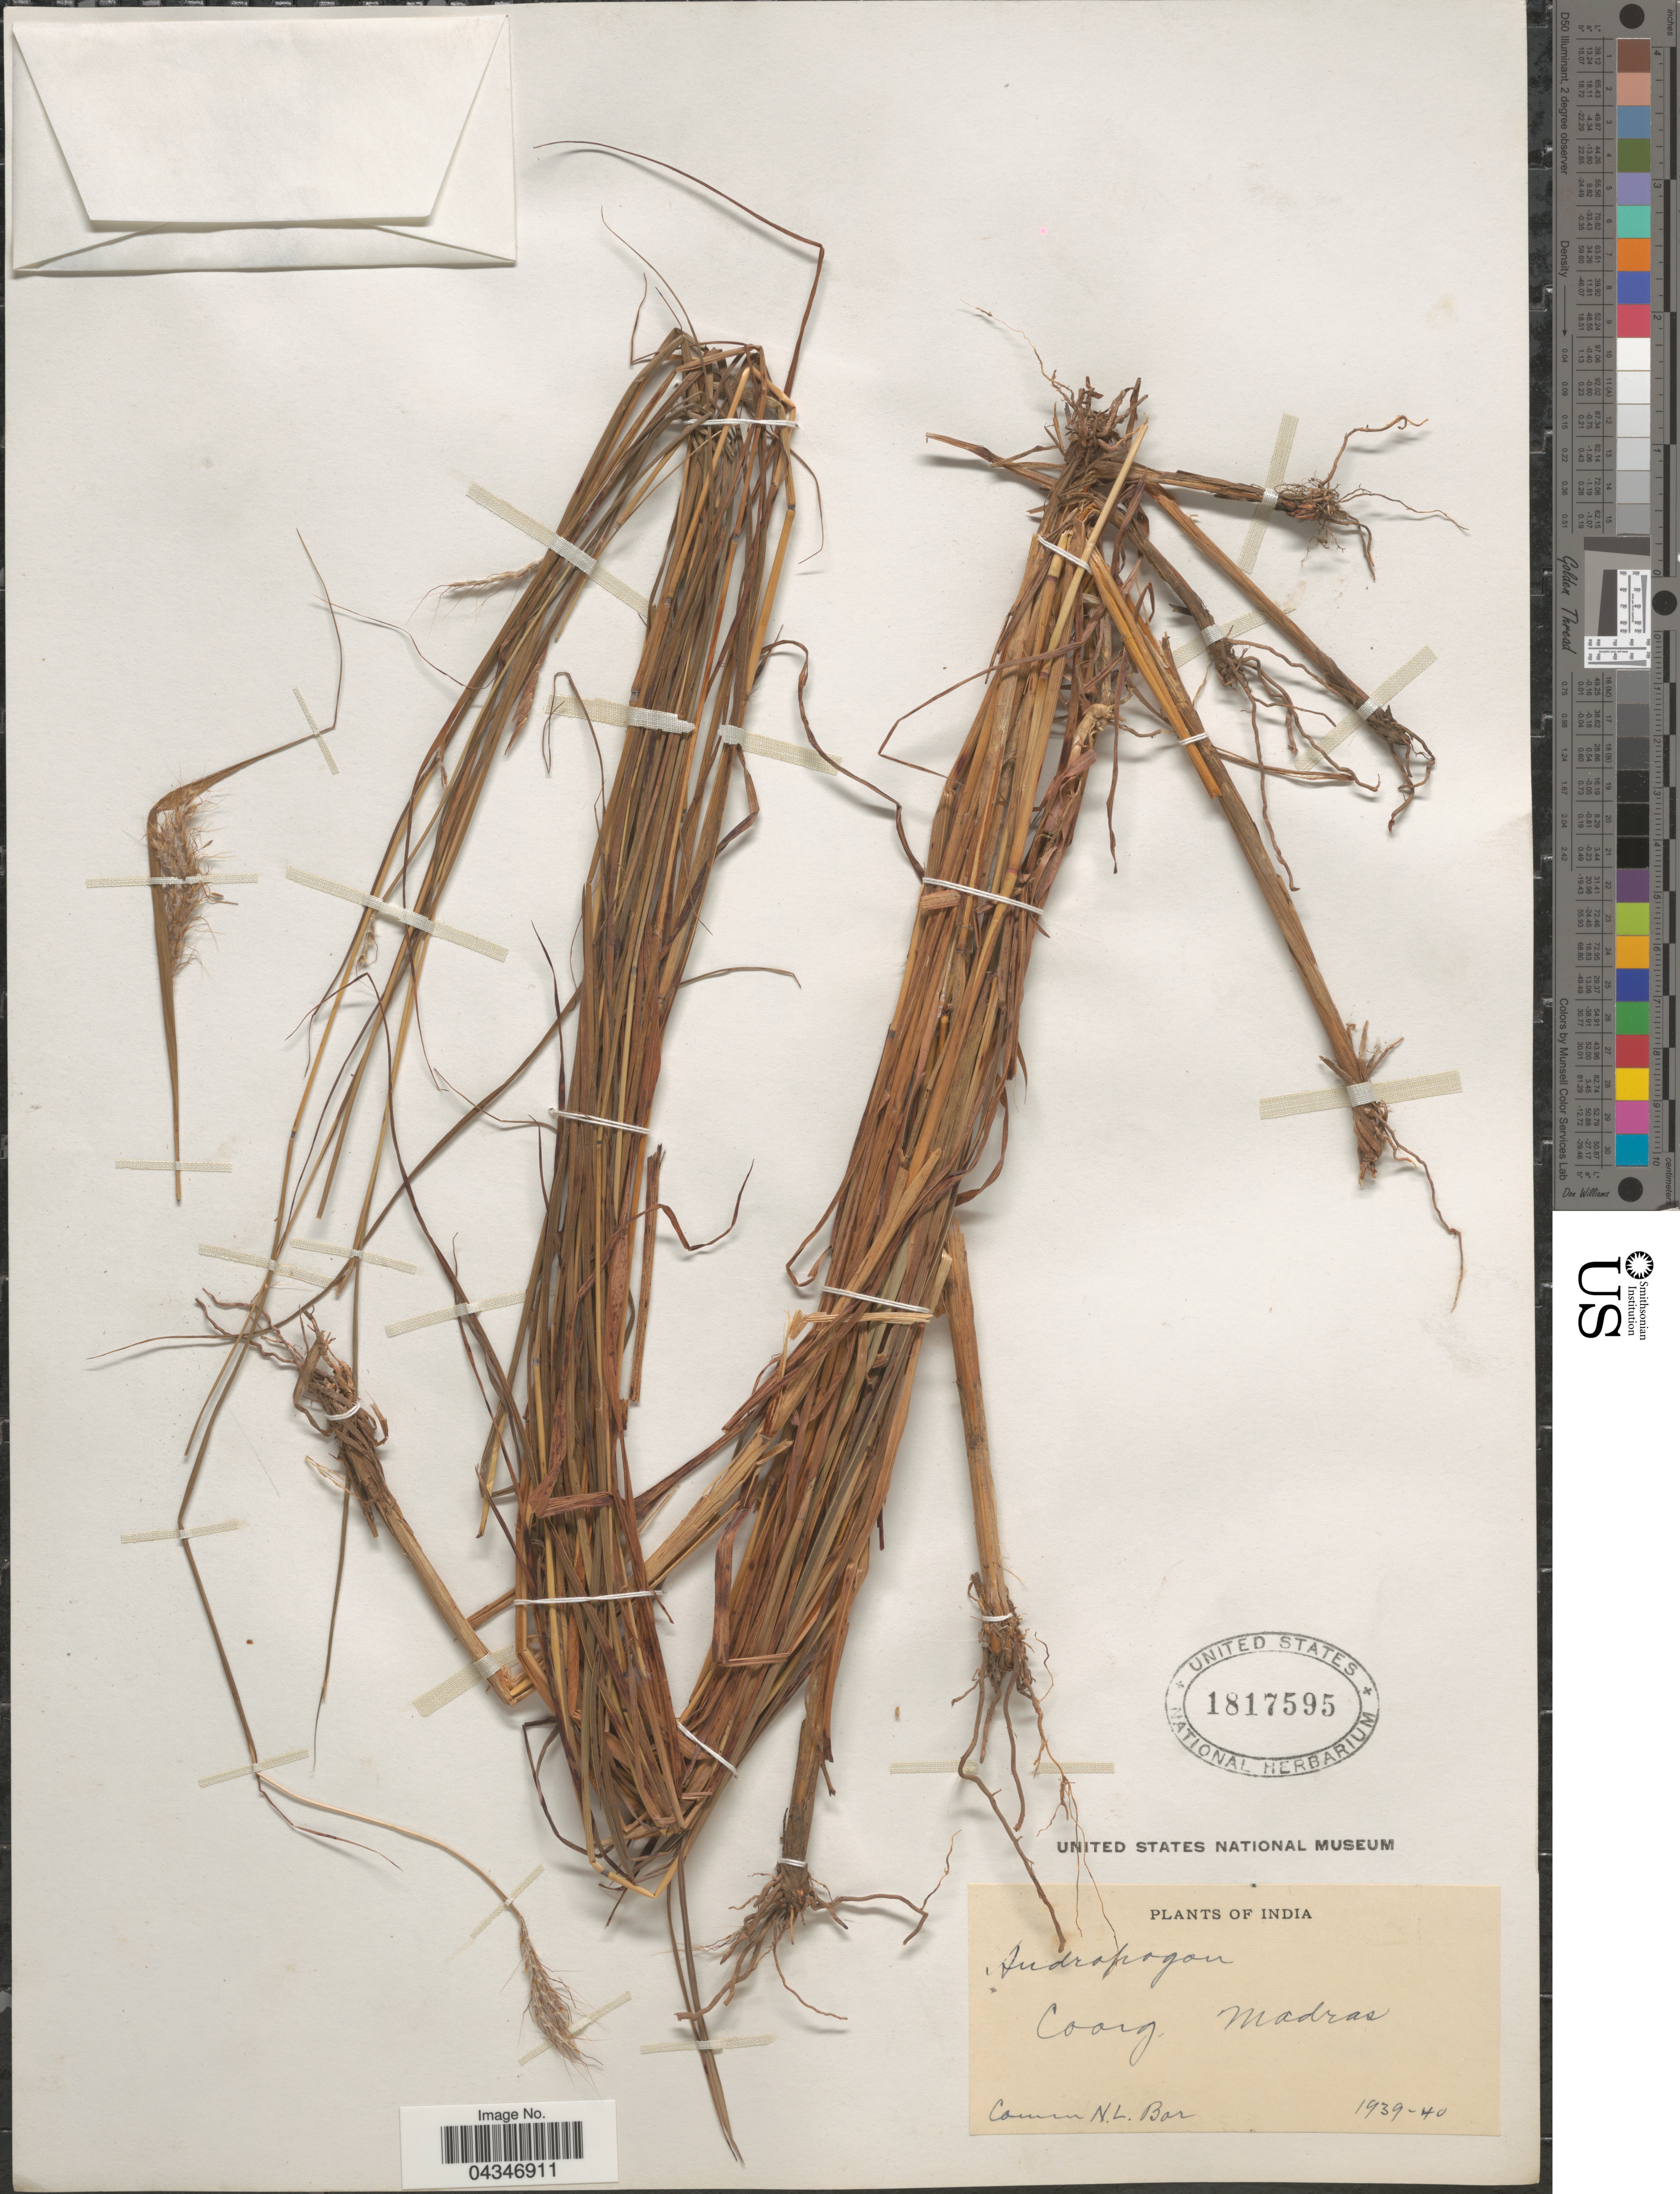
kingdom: Plantae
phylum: Tracheophyta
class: Liliopsida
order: Poales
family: Poaceae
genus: Andropogon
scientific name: Andropogon sp.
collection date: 1939/1940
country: India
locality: Coorg. Madras.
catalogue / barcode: US 1817595